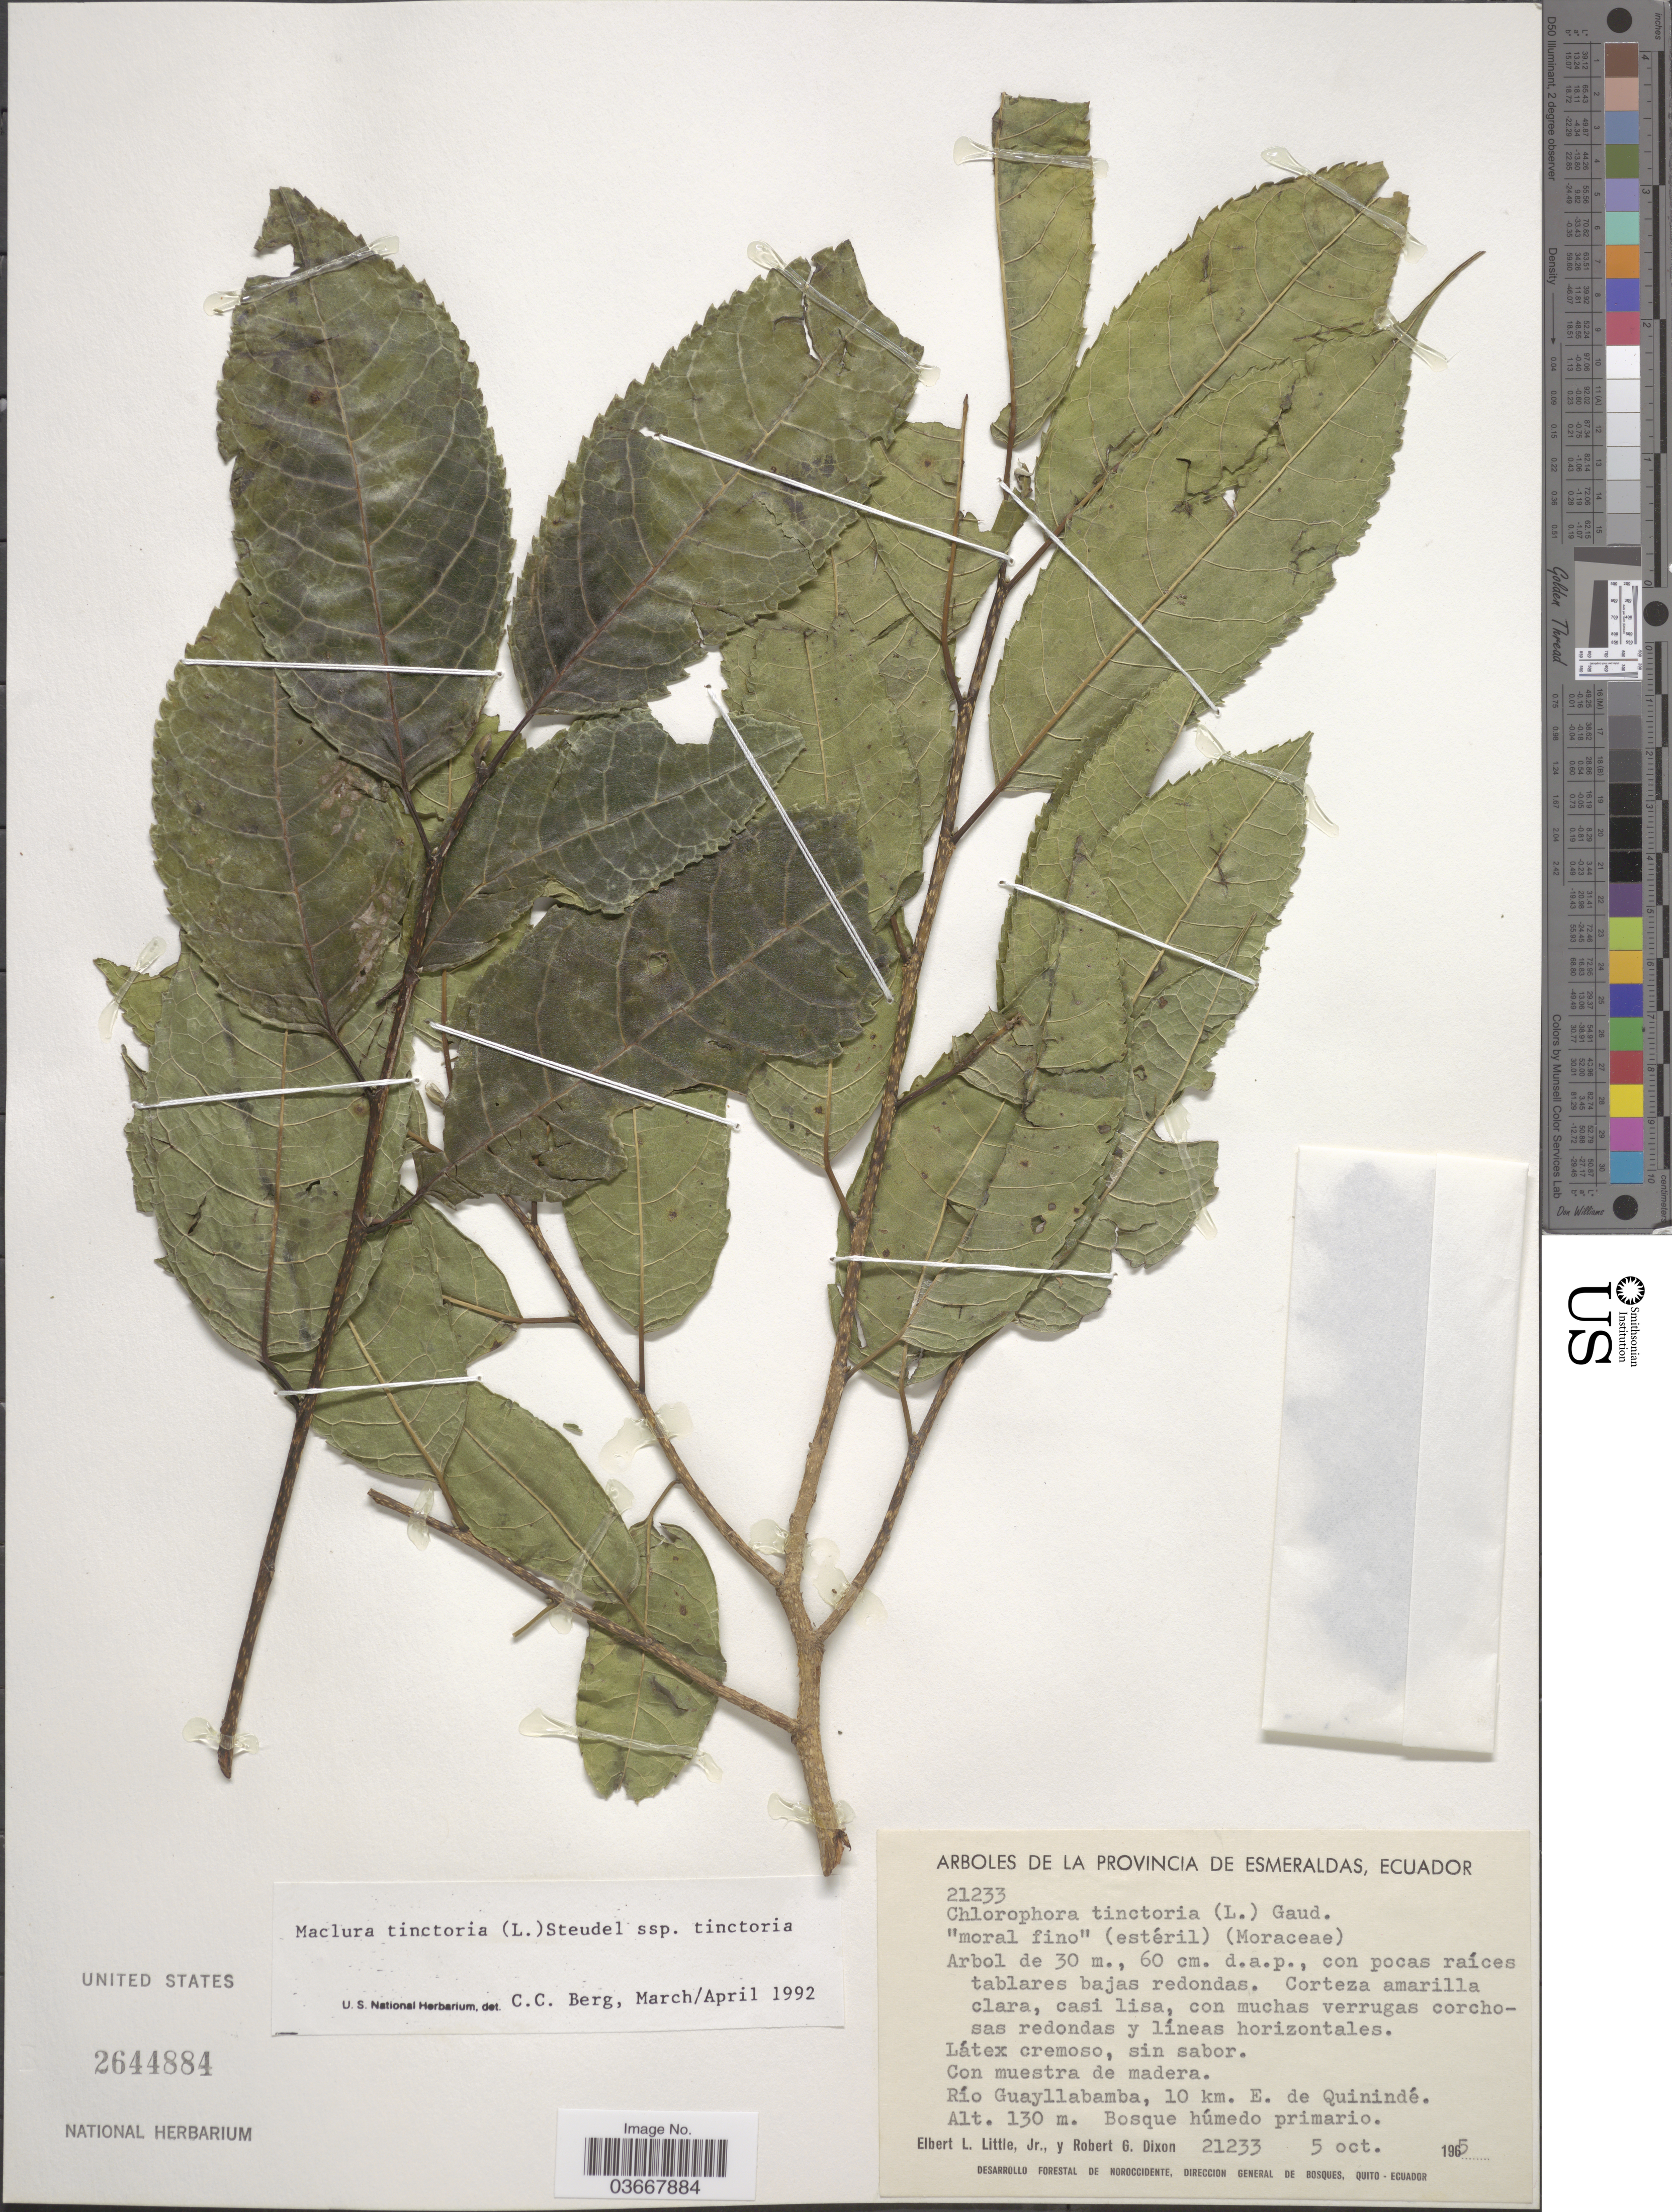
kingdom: Plantae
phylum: Tracheophyta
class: Magnoliopsida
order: Rosales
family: Moraceae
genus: Maclura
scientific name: Maclura tinctoria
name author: (L.) D. Don ex Steud.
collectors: E. L. Little & R. G. Dixon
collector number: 21233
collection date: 1965-10-05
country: Ecuador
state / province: Esmeraldas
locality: Río Guayllabamba, 10 km. E. de Quinindé.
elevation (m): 130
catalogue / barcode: US 2644884